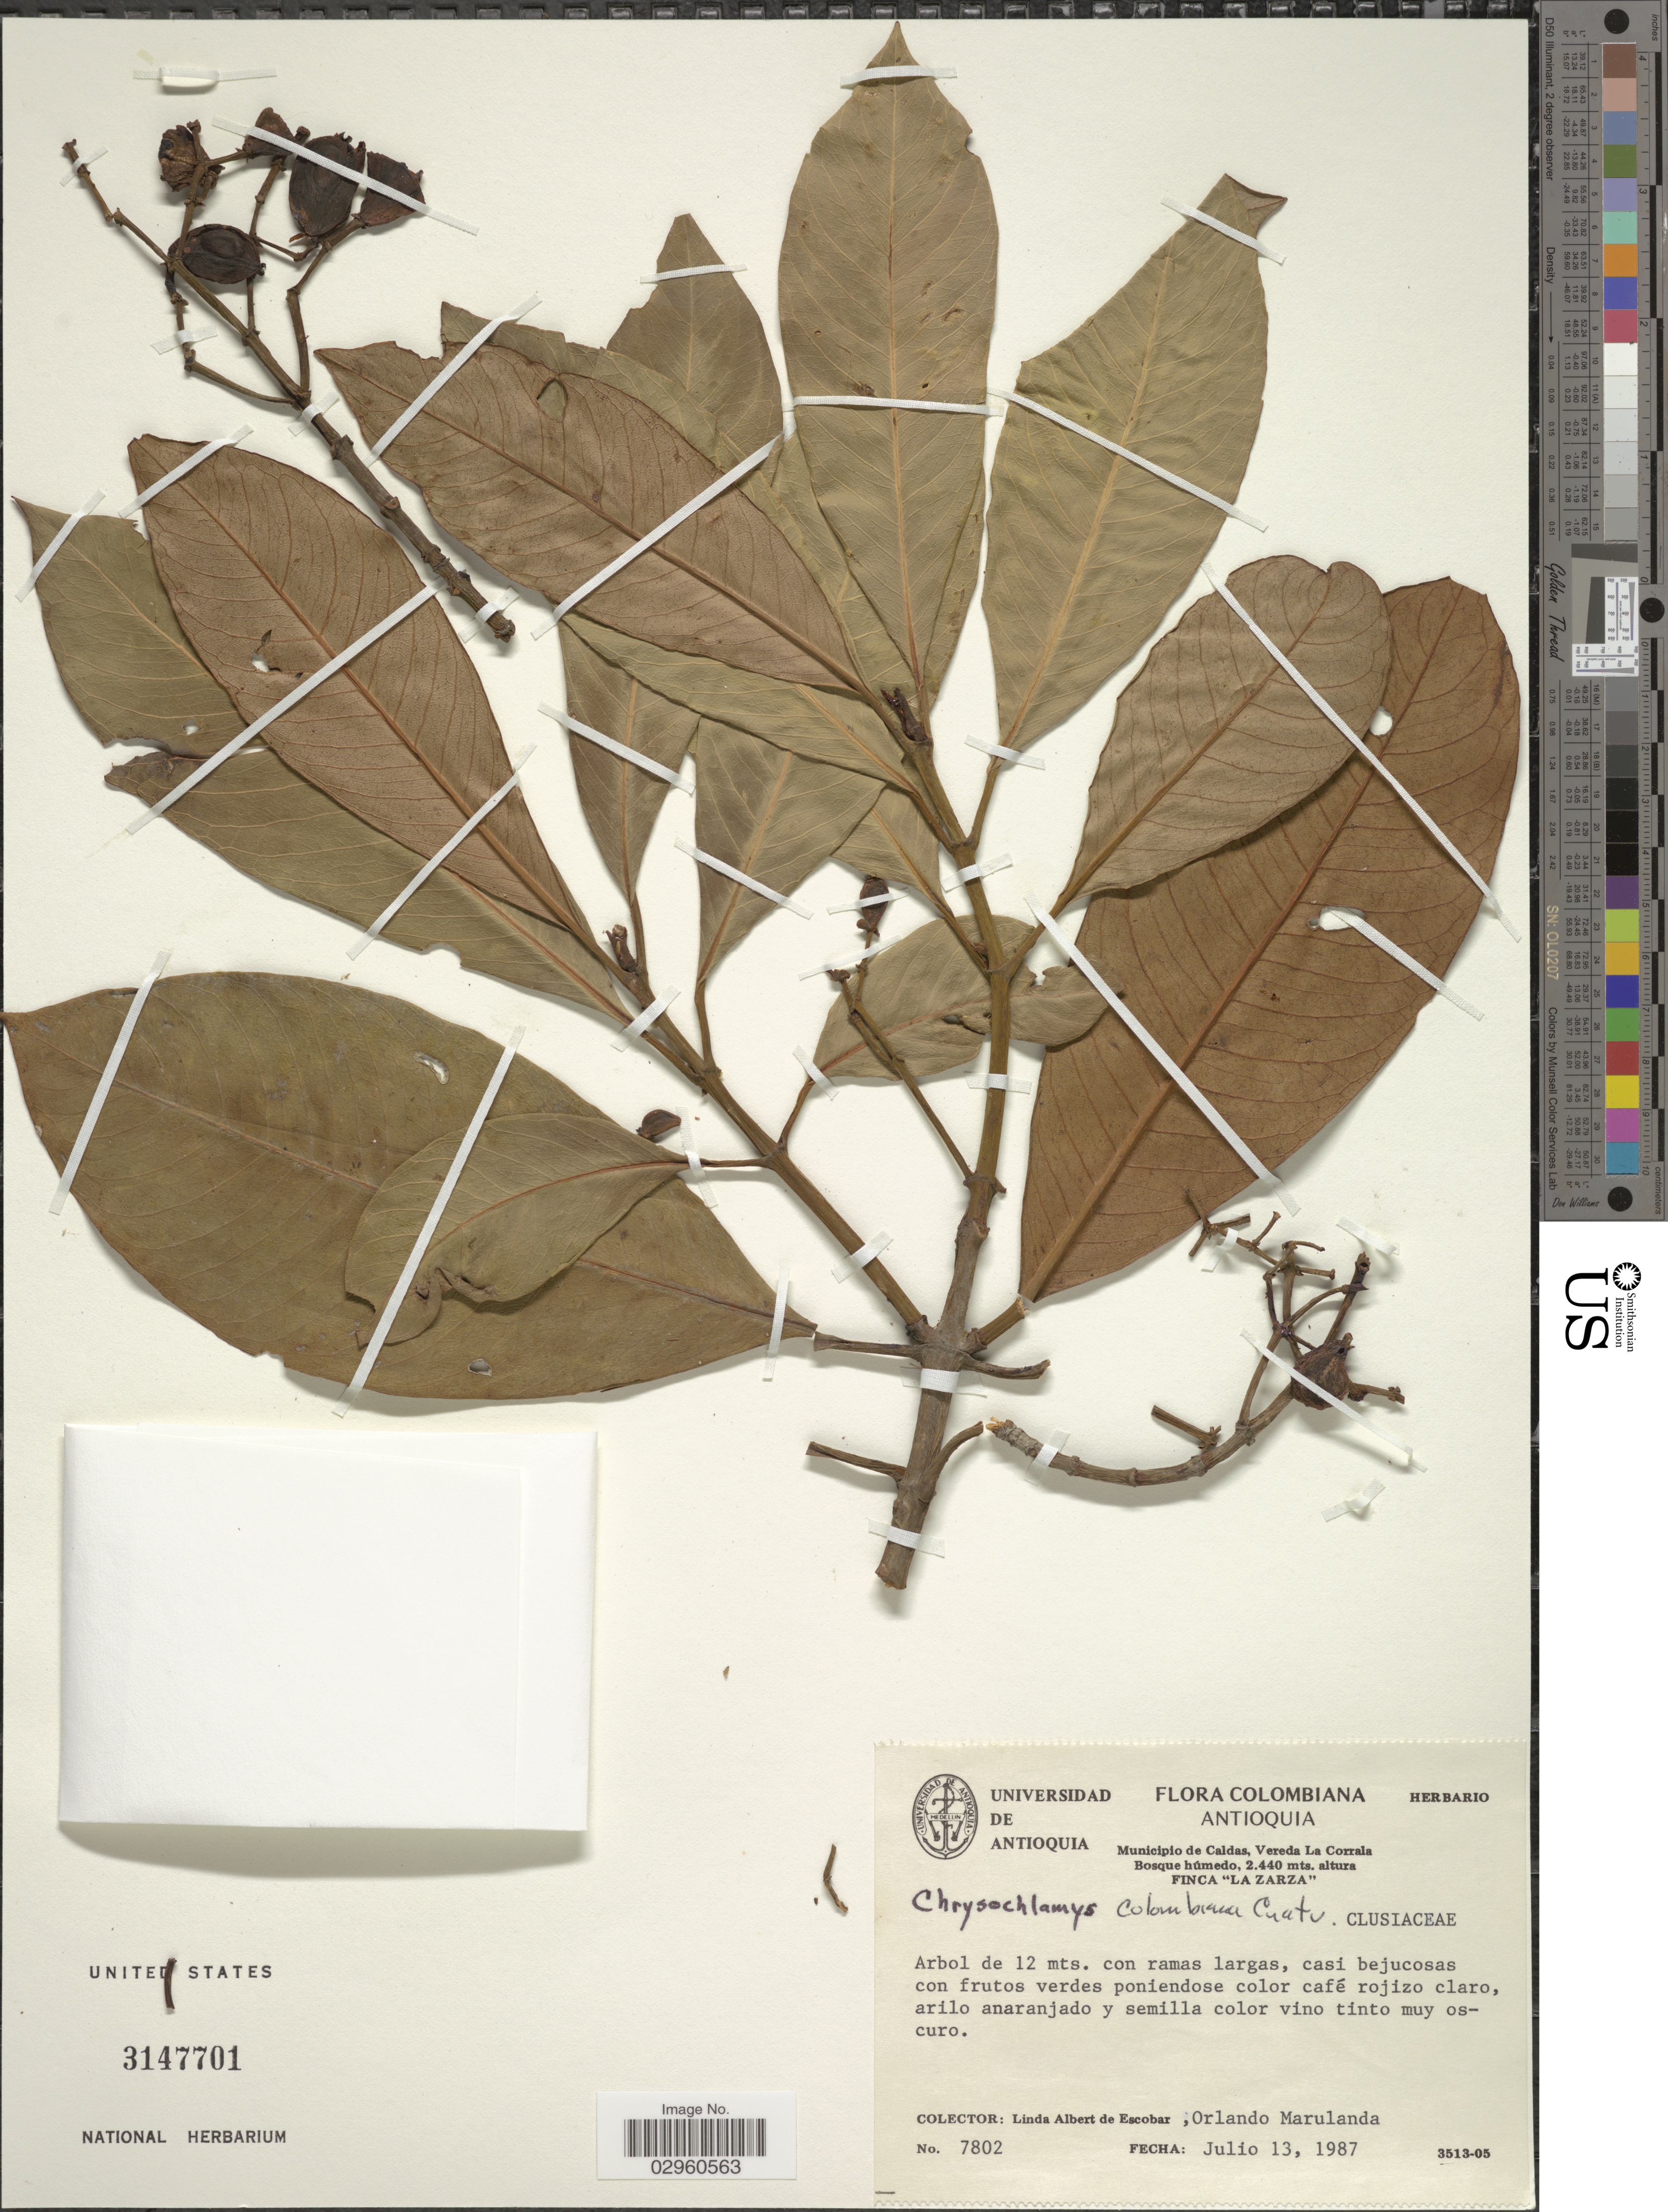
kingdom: Plantae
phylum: Tracheophyta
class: Magnoliopsida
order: Malpighiales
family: Clusiaceae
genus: Chrysochlamys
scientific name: Chrysochlamys colombiana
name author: (Cuatrec.) Cuatrec.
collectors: L. K. de Escobar & O. Marulanda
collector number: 7802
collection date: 1987-07-13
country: Colombia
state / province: Antioquia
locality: Municipio de Caldas, Vereda La Corrala. Bosque húmedo. Finca "La Zarza".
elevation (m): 2440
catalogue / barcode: US 3147701